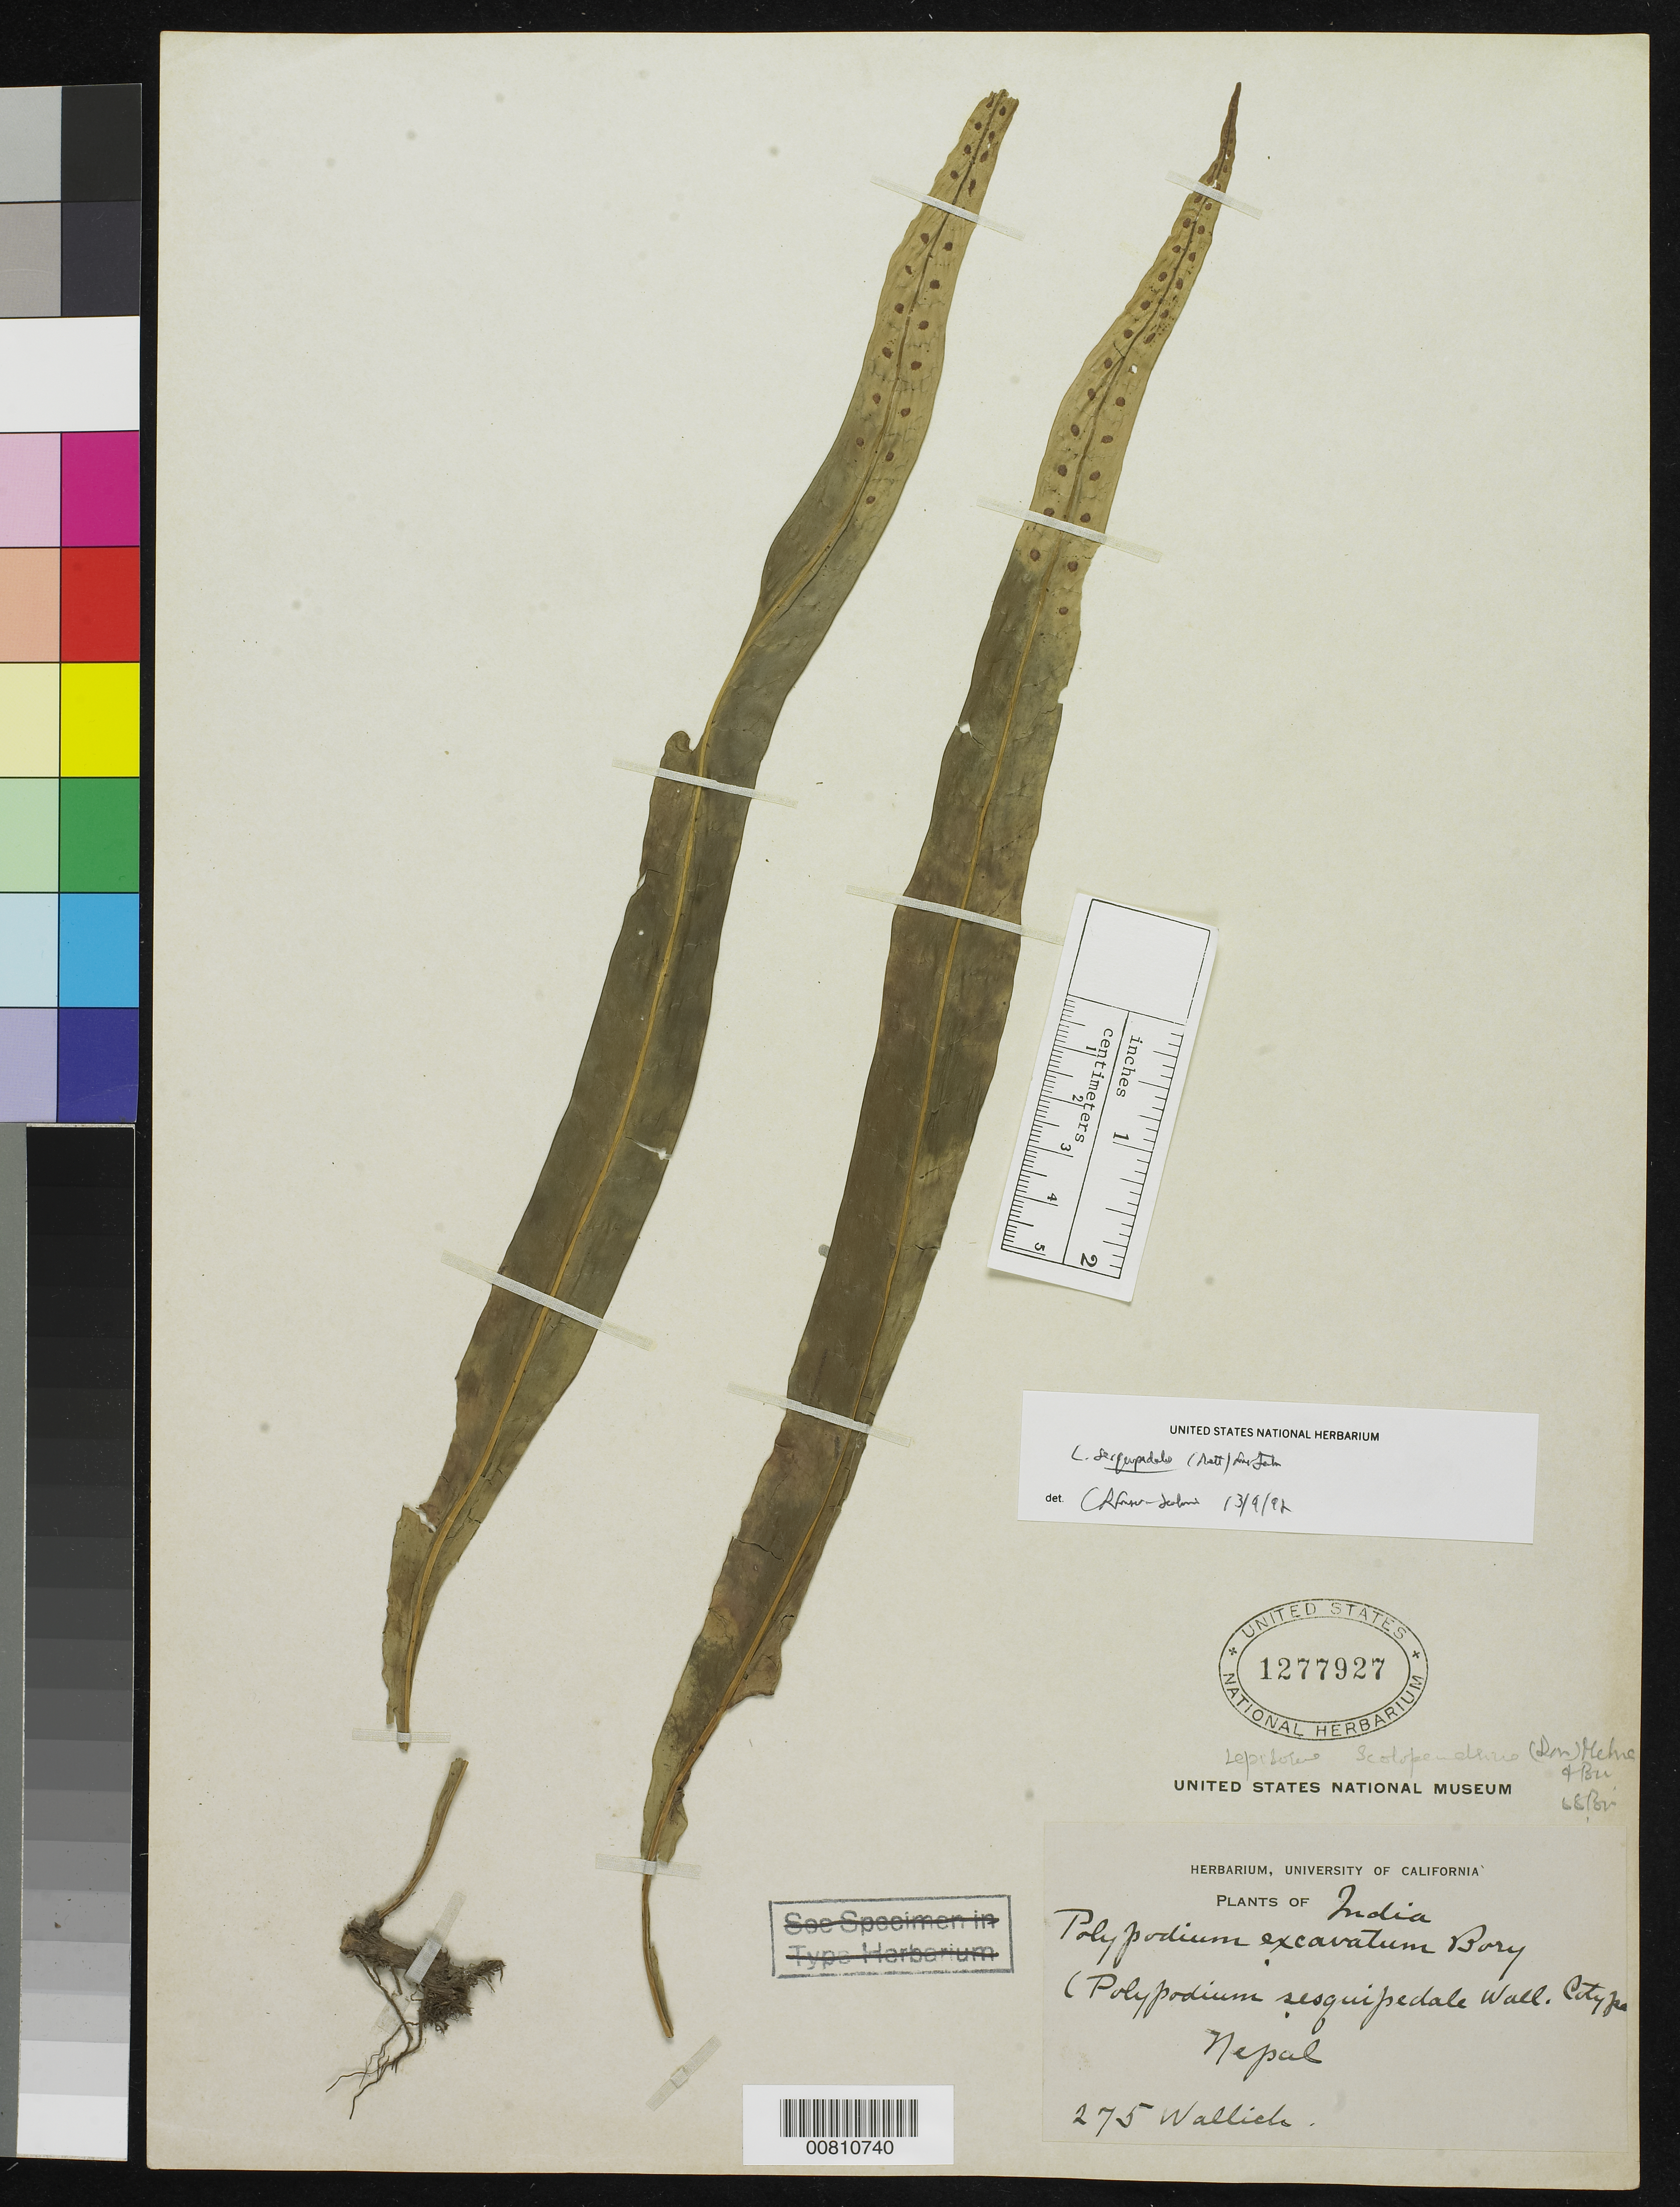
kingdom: Plantae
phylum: Tracheophyta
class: Polypodiopsida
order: Polypodiales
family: Polypodiaceae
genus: Polypodium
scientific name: Polypodium sesquipedala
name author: Wall. ex Mett.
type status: Type Collection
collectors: N. Wallich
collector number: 275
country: Nepal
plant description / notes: Specimen annotated "cotype".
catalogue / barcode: US 1277927